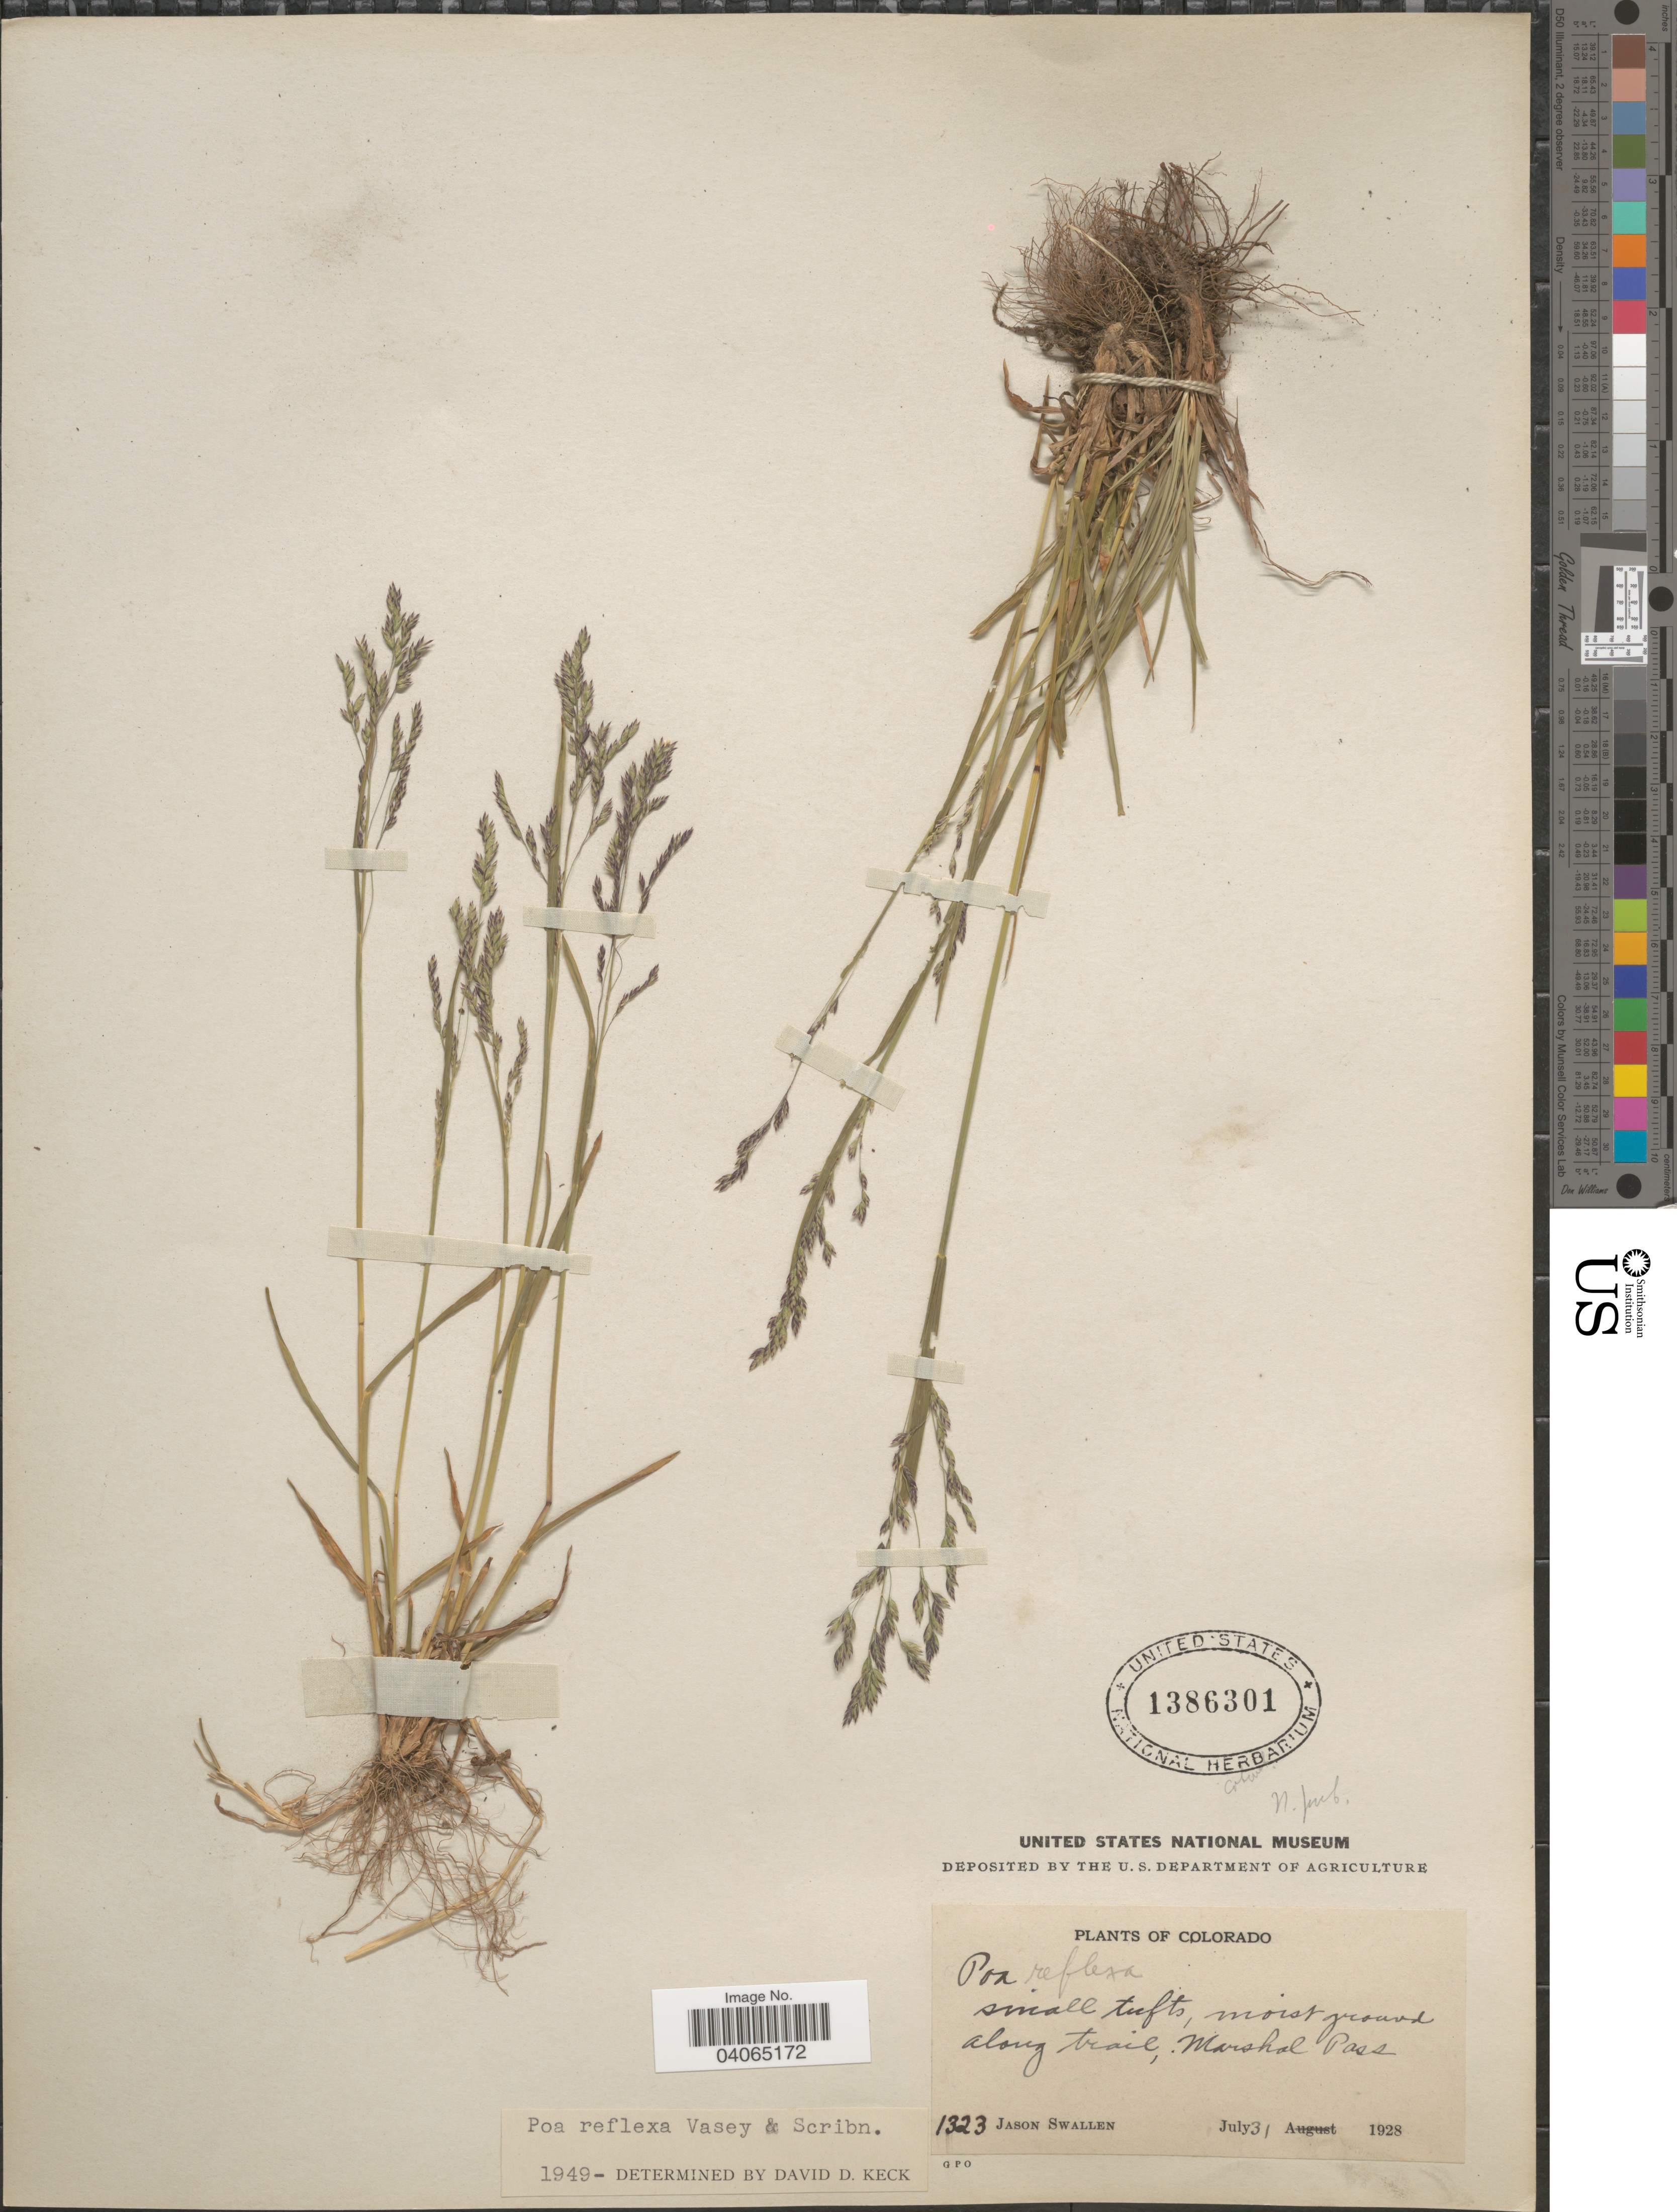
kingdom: Plantae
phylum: Tracheophyta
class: Liliopsida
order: Poales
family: Poaceae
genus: Poa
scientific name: Poa reflexa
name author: Vasey & Scribn.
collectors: J. R. Swallen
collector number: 1323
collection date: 1928-07-31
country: United States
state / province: Colorado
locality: Moist ground along trail, Marshal Pass.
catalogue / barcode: US 1386301